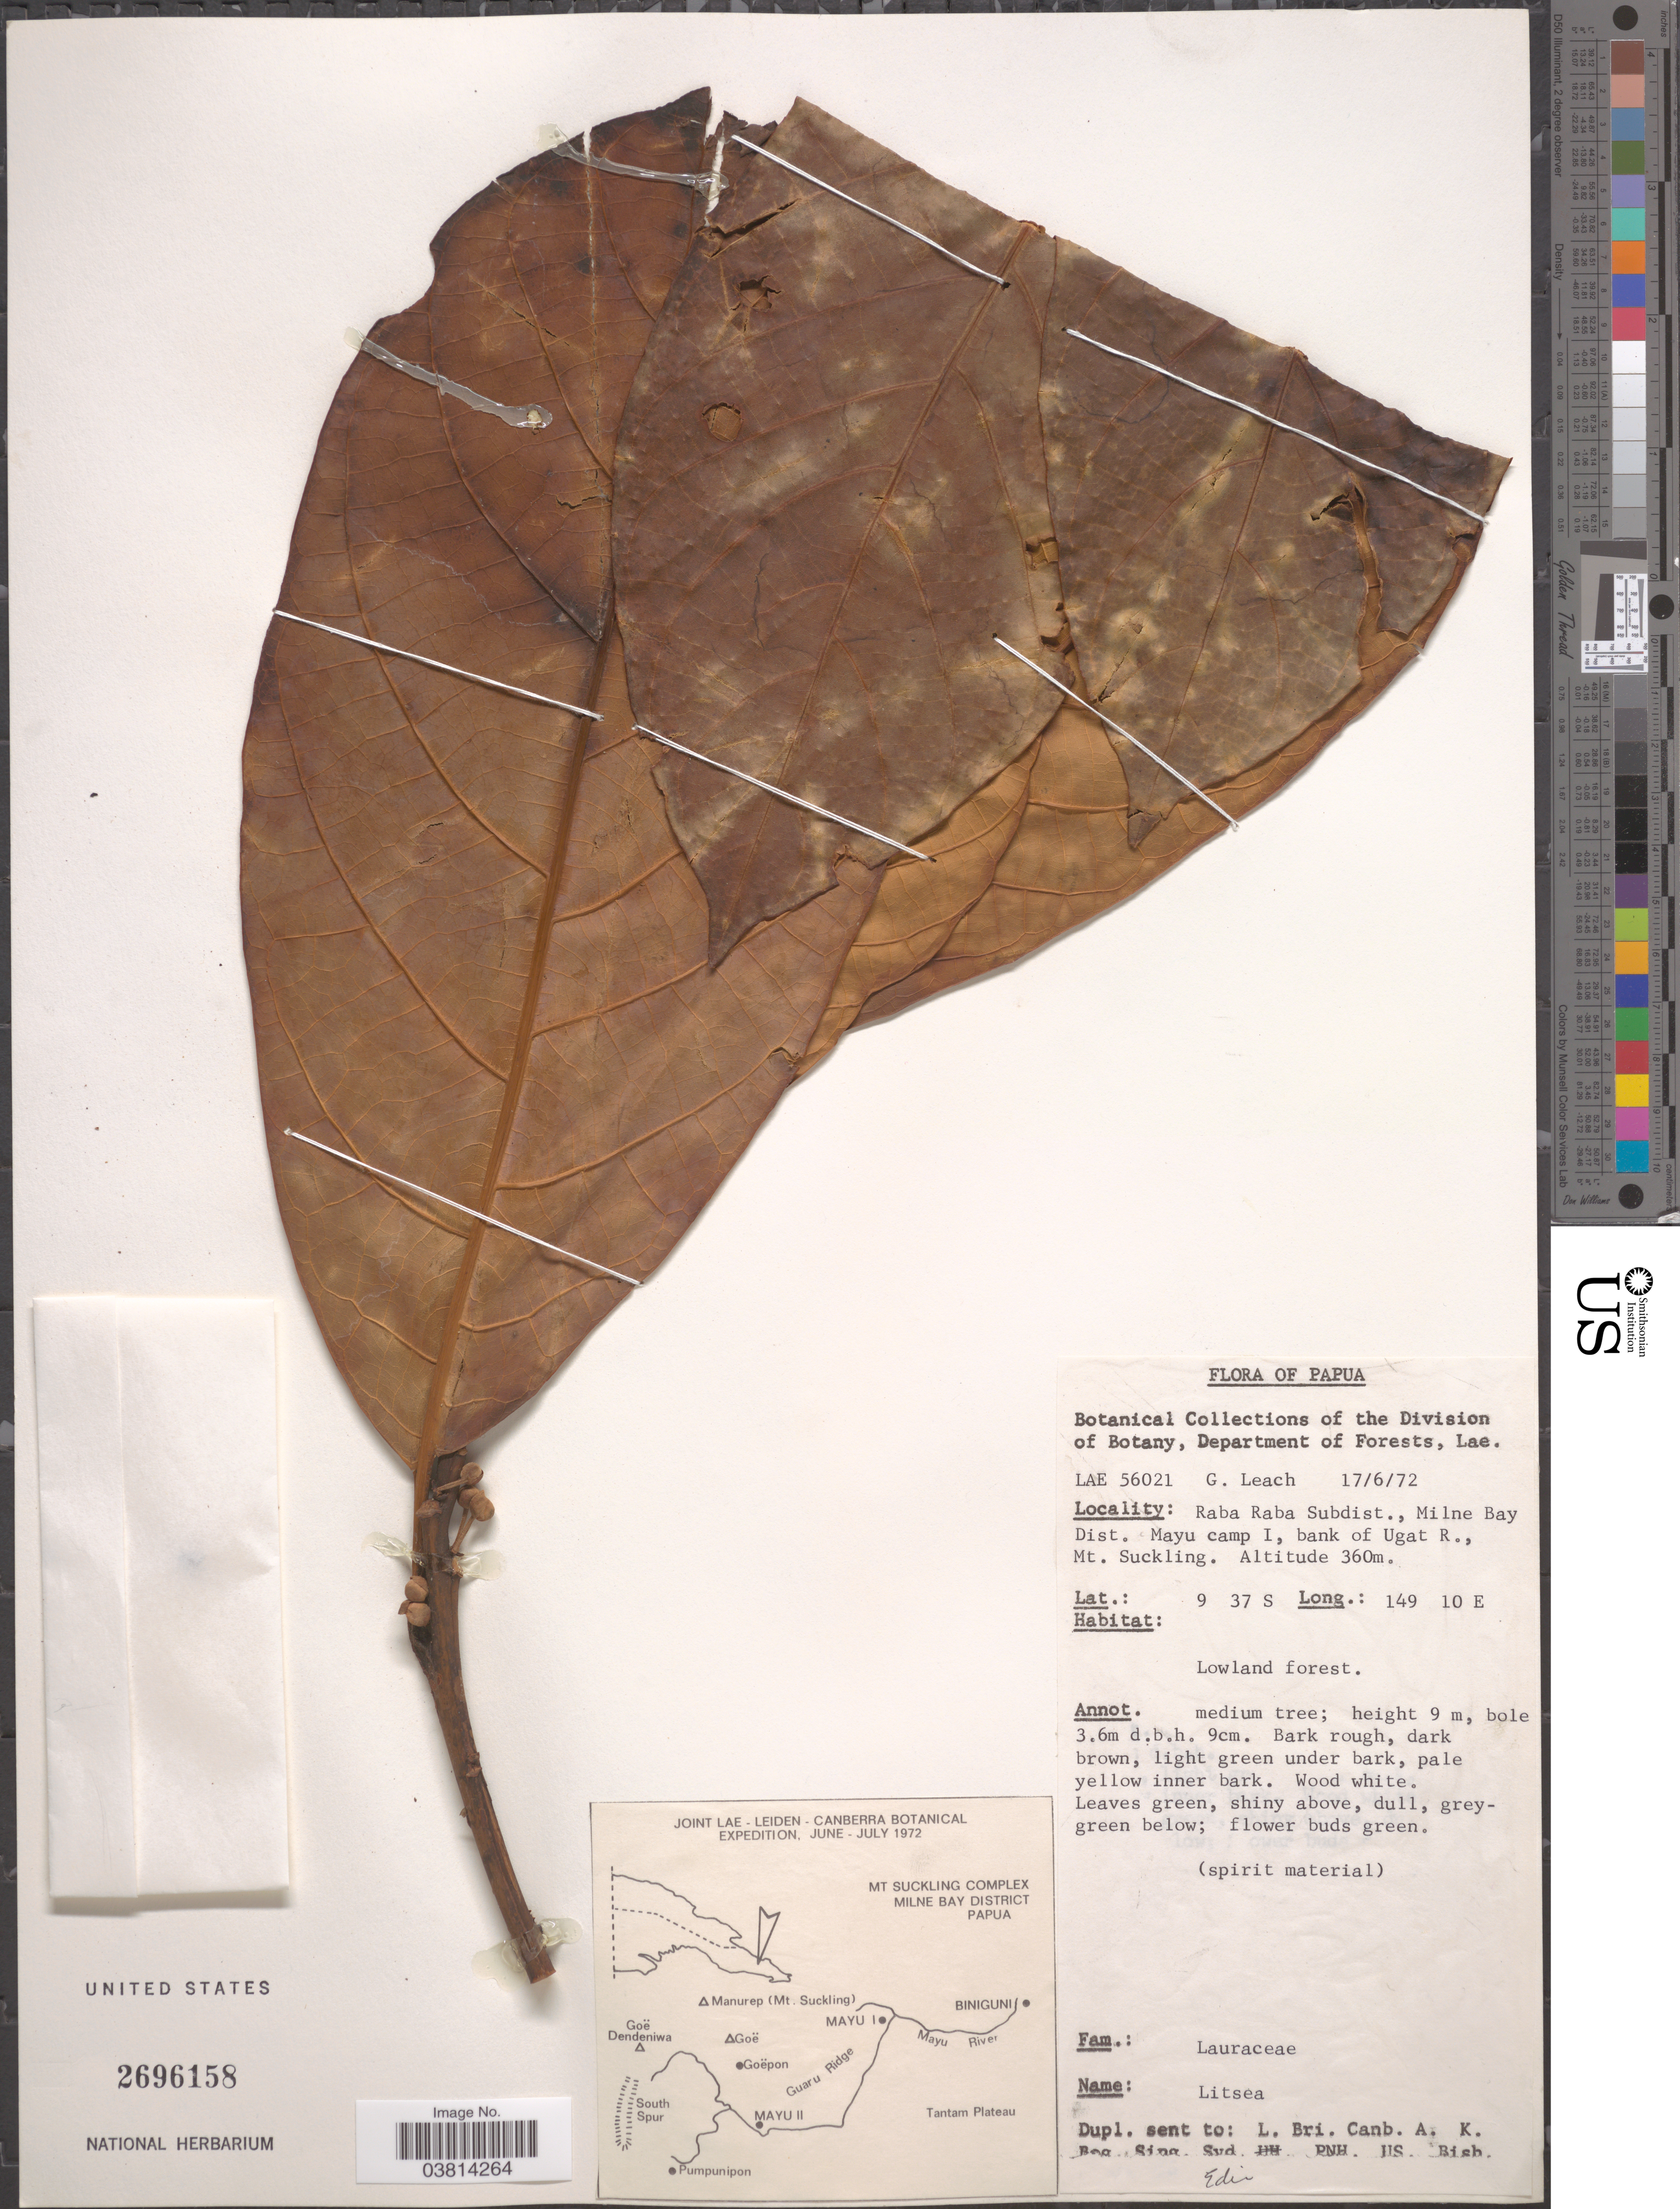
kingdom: Plantae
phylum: Tracheophyta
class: Magnoliopsida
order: Laurales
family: Lauraceae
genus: Litsea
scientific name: Litsea sp.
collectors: G. Leach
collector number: LAE56021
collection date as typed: Transcribed d/m/y: 17/6/72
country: Papua New Guinea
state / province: Milne Bay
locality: Raba Raba Subdist., Milne Bay Dist. Mayu camp I, bank of Ugat R., Mt Suckling.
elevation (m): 360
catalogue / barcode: US 2696158